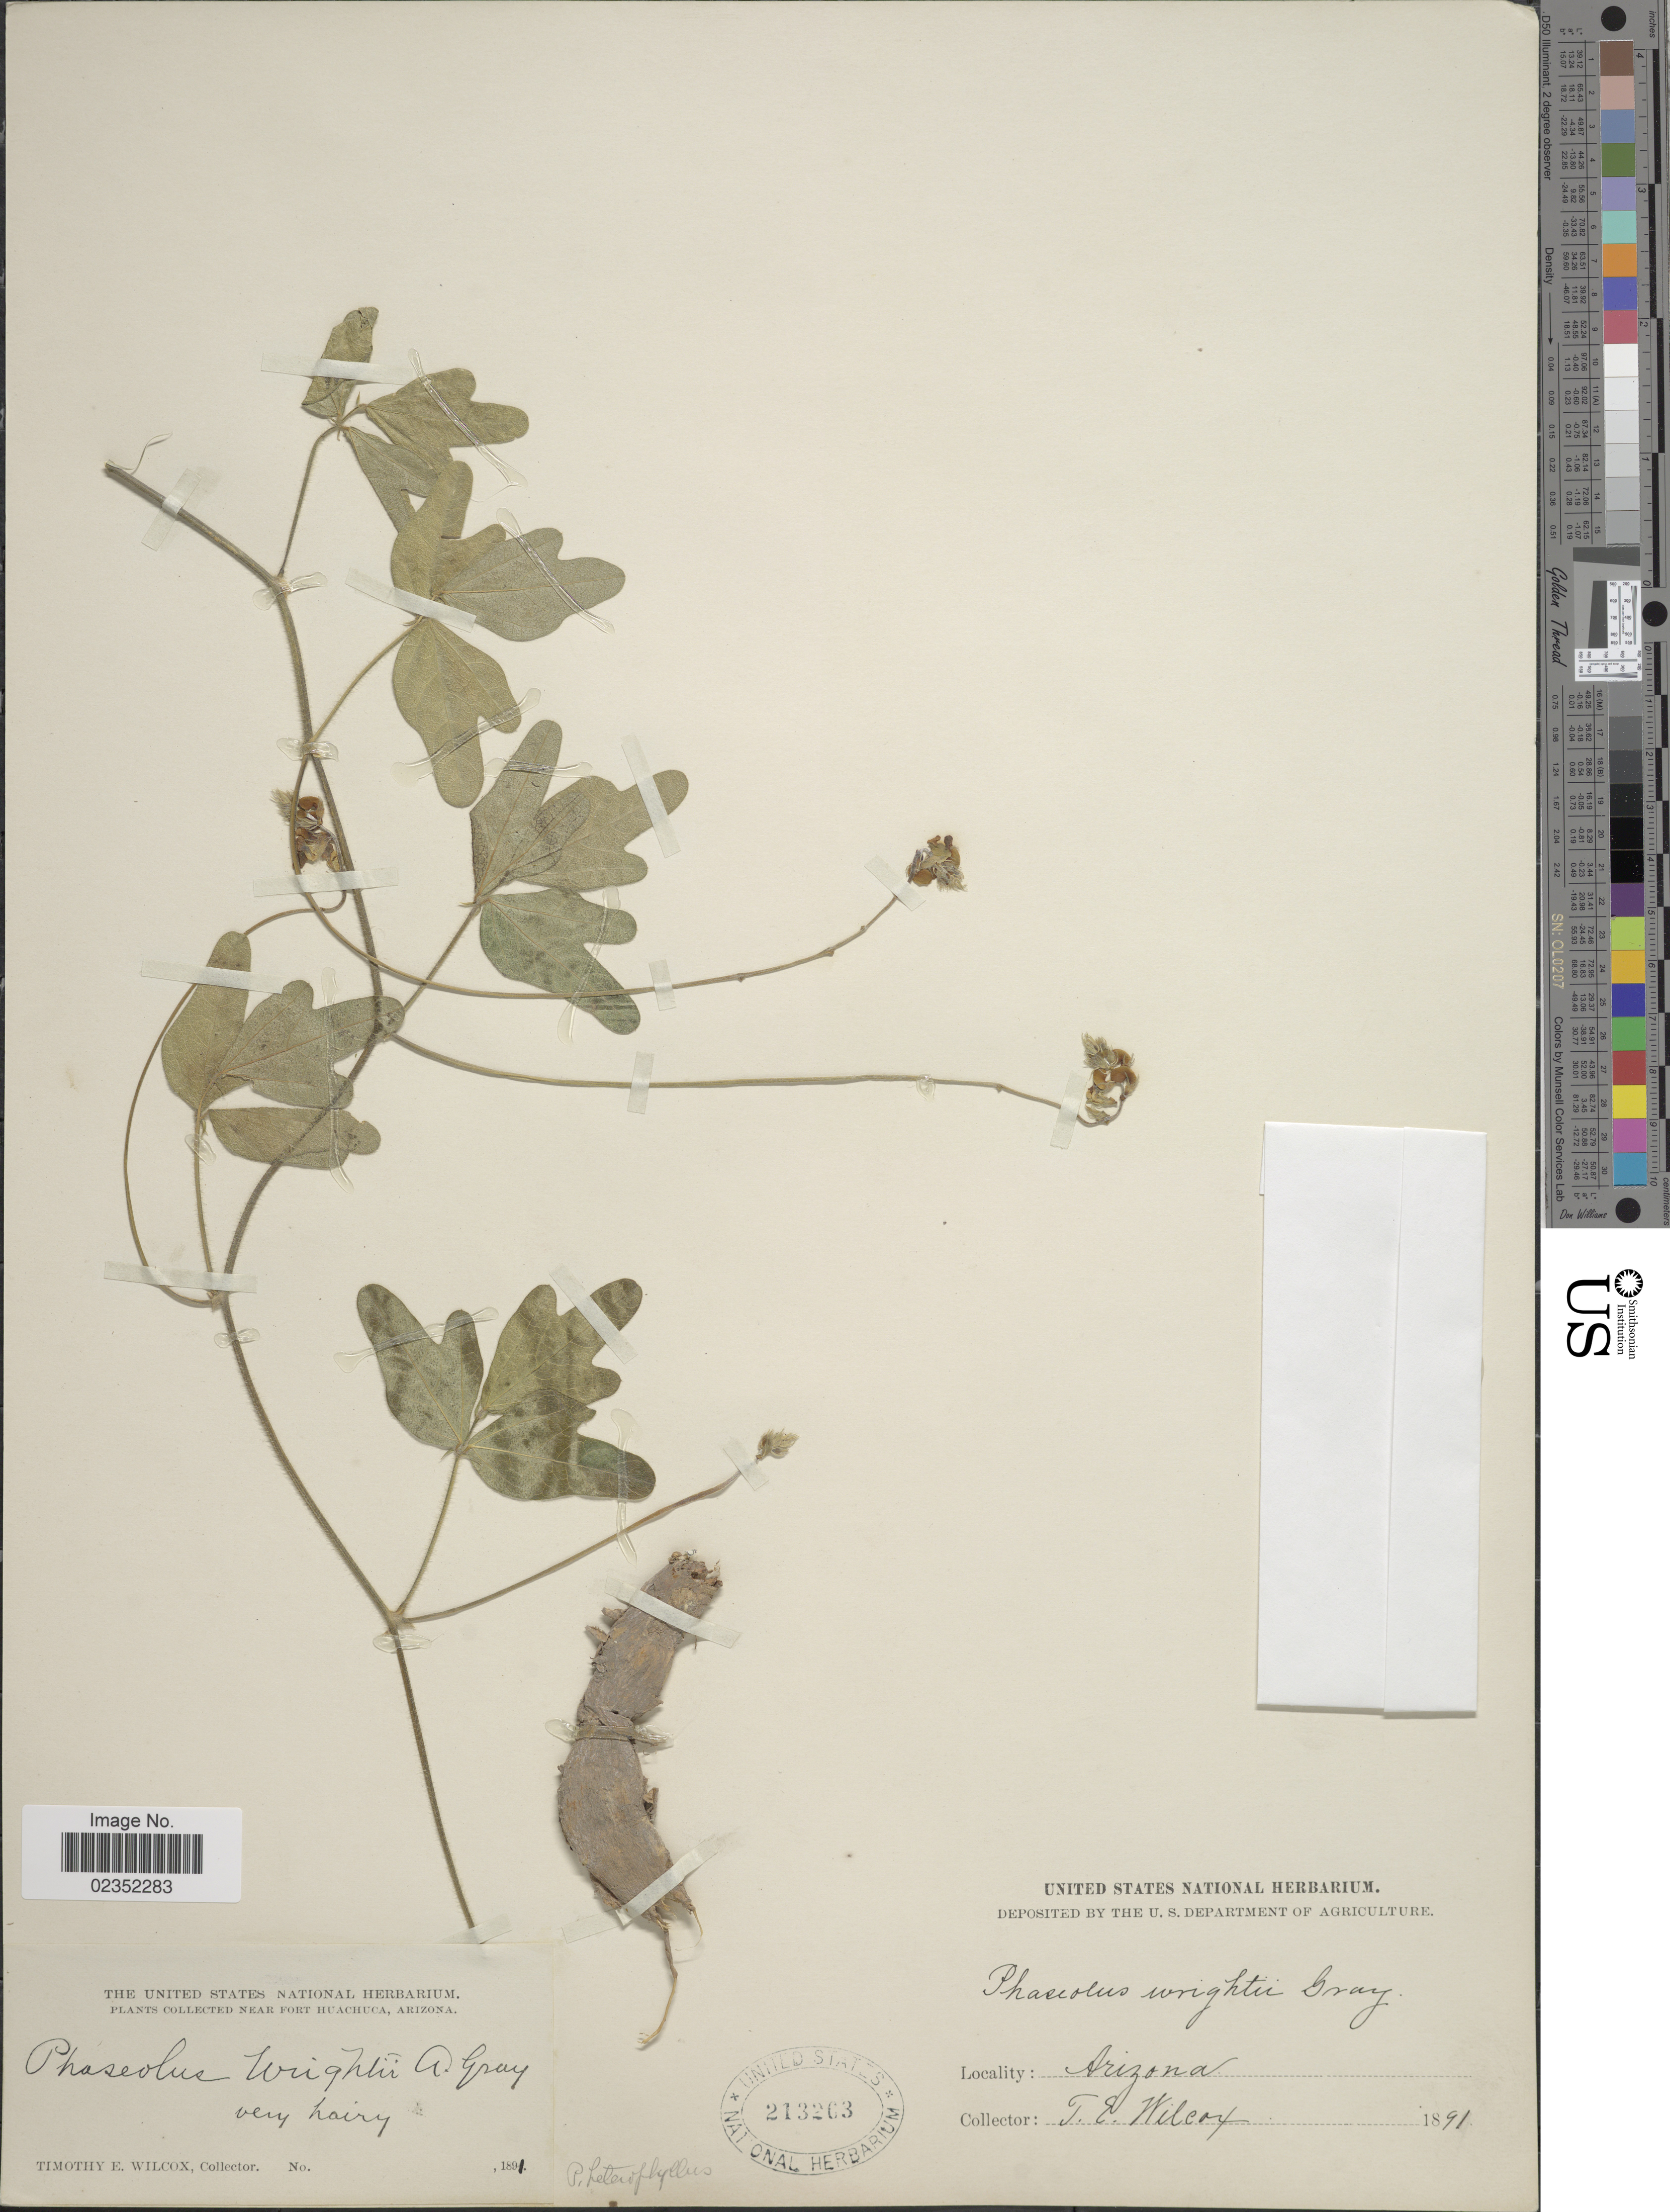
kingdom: Plantae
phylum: Tracheophyta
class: Magnoliopsida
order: Fabales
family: Fabaceae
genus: Macroptilium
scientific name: Macroptilium heterophyllum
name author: (Willd.) Maréchal & Baudet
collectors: T. E. Wilcox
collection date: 1891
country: United States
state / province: Arizona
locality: Near Fort Huachuca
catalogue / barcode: US 213263